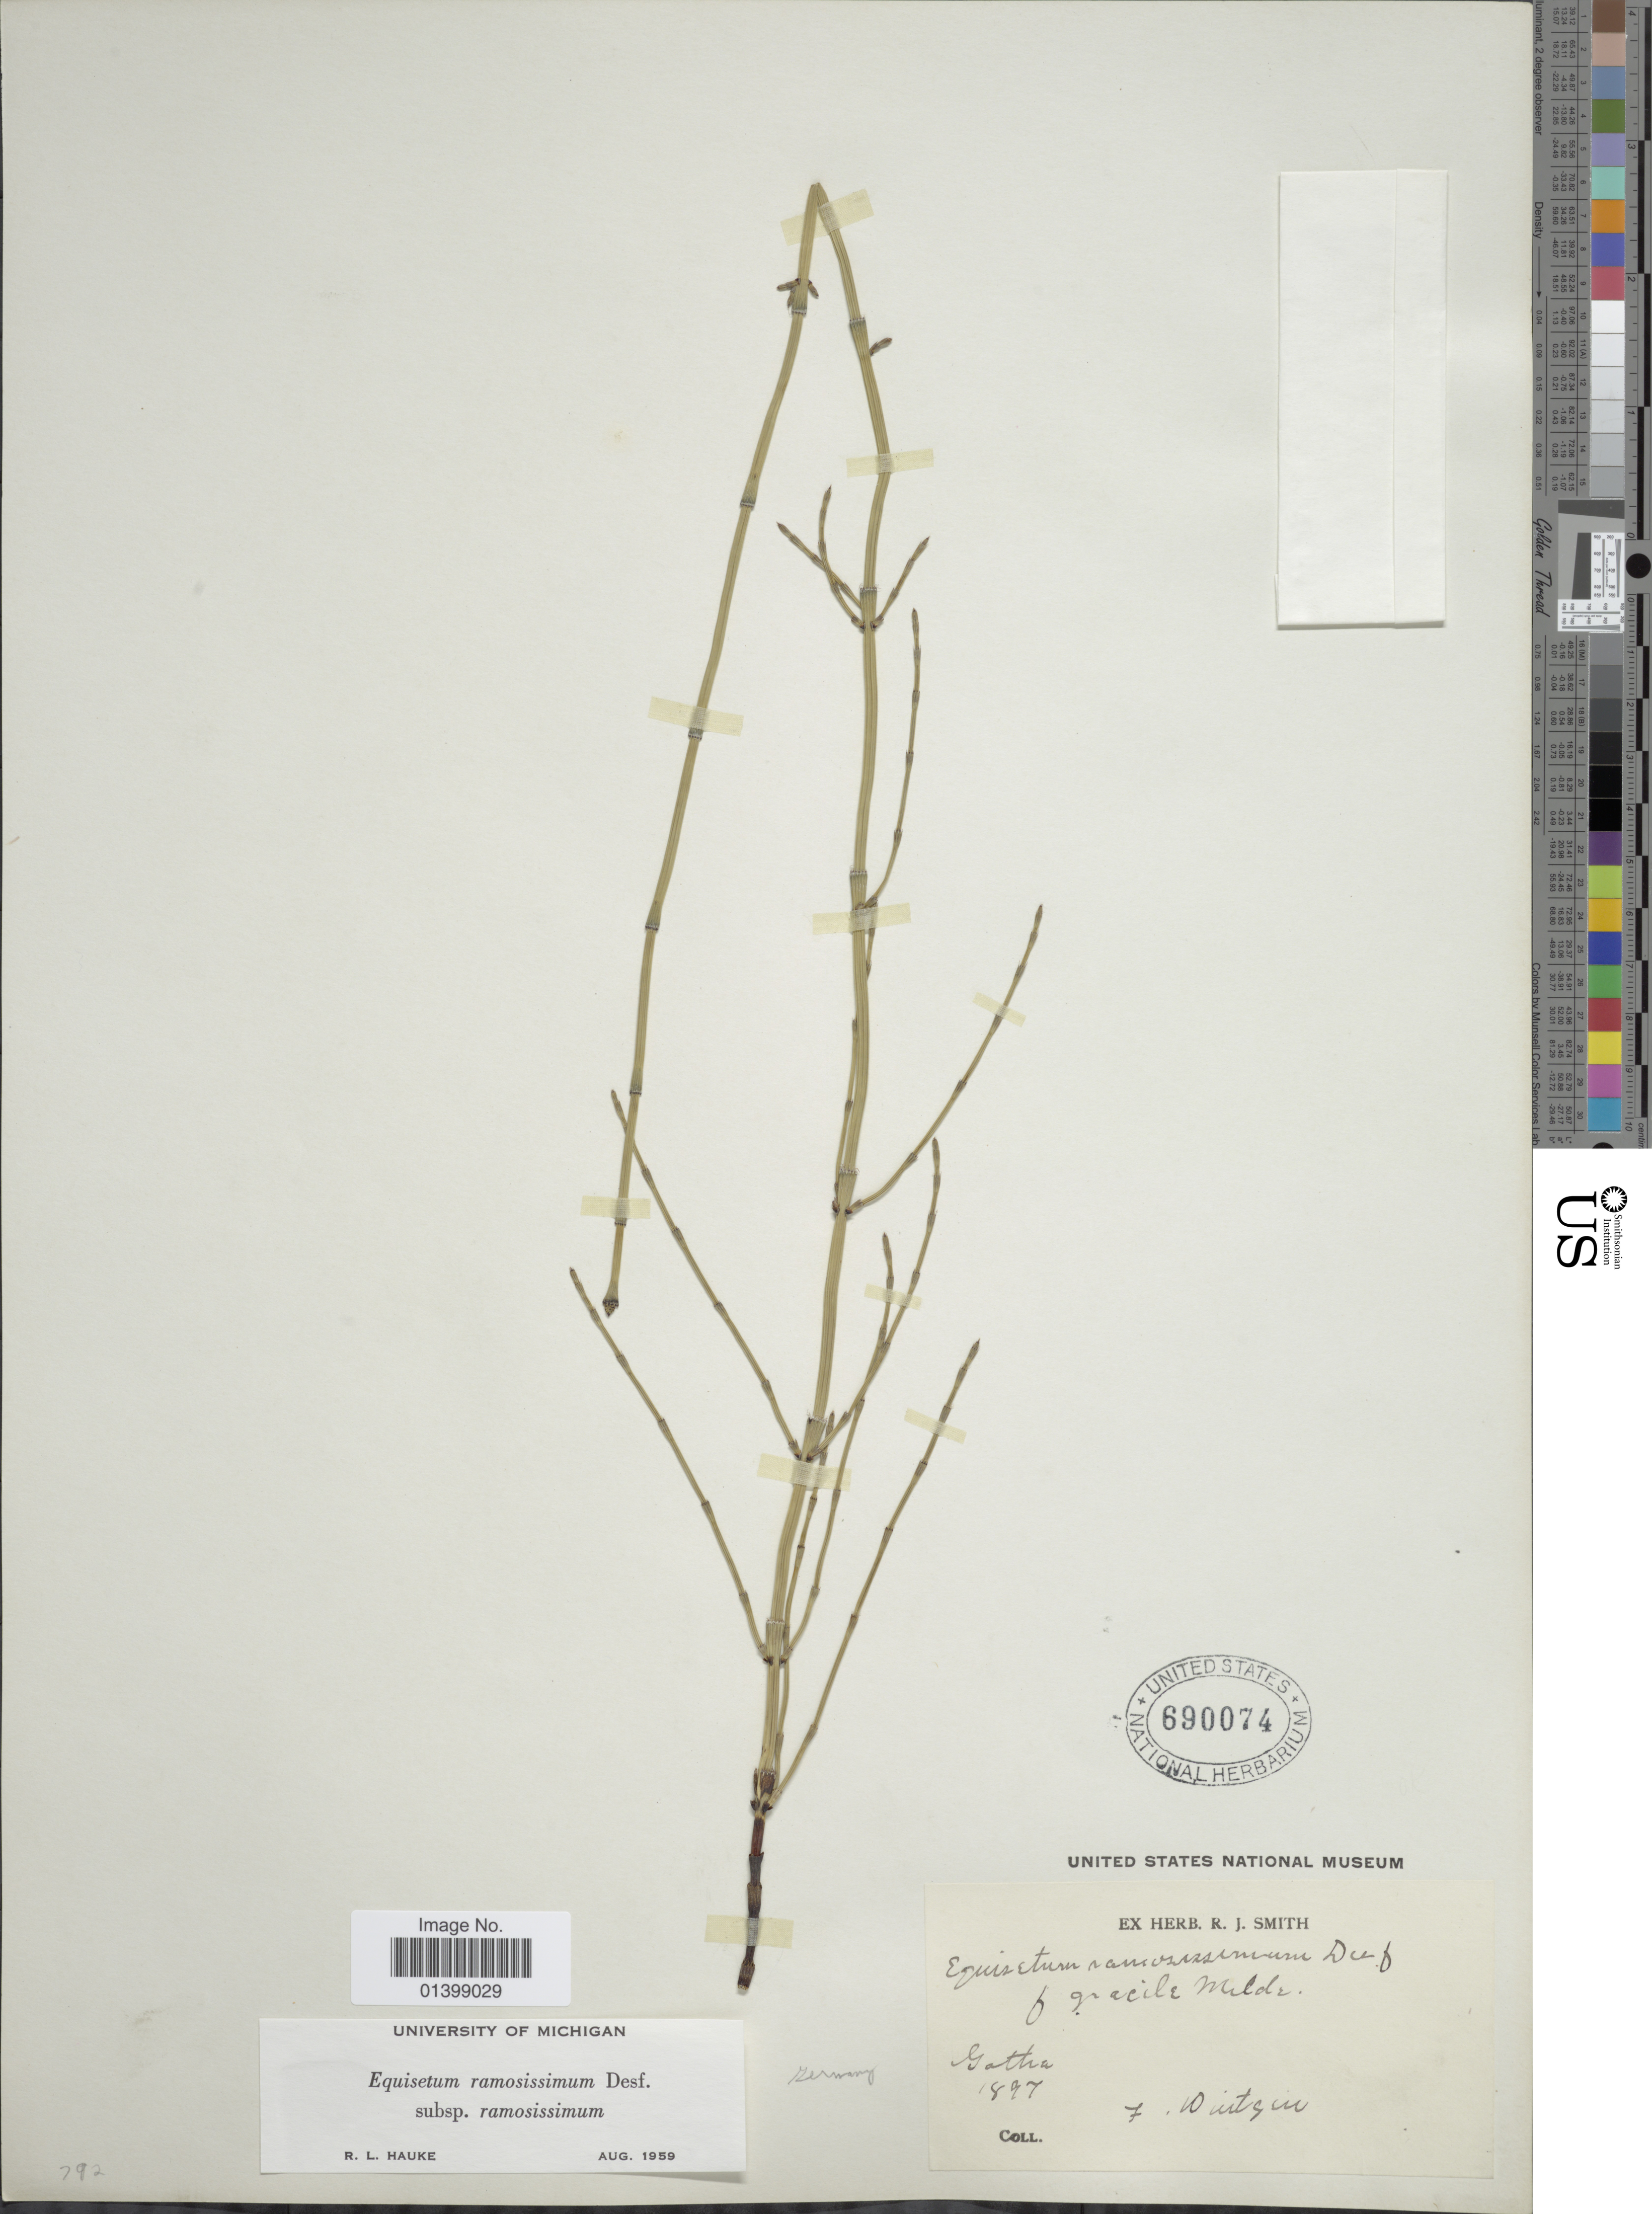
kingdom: Plantae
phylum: Tracheophyta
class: Polypodiopsida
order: Equisetales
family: Equisetaceae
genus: Equisetum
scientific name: Equisetum ramosissimum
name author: Desf.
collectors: F. Wirtgen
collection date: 1897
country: Germany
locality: Gotha [interpreted]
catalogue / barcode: US 690074